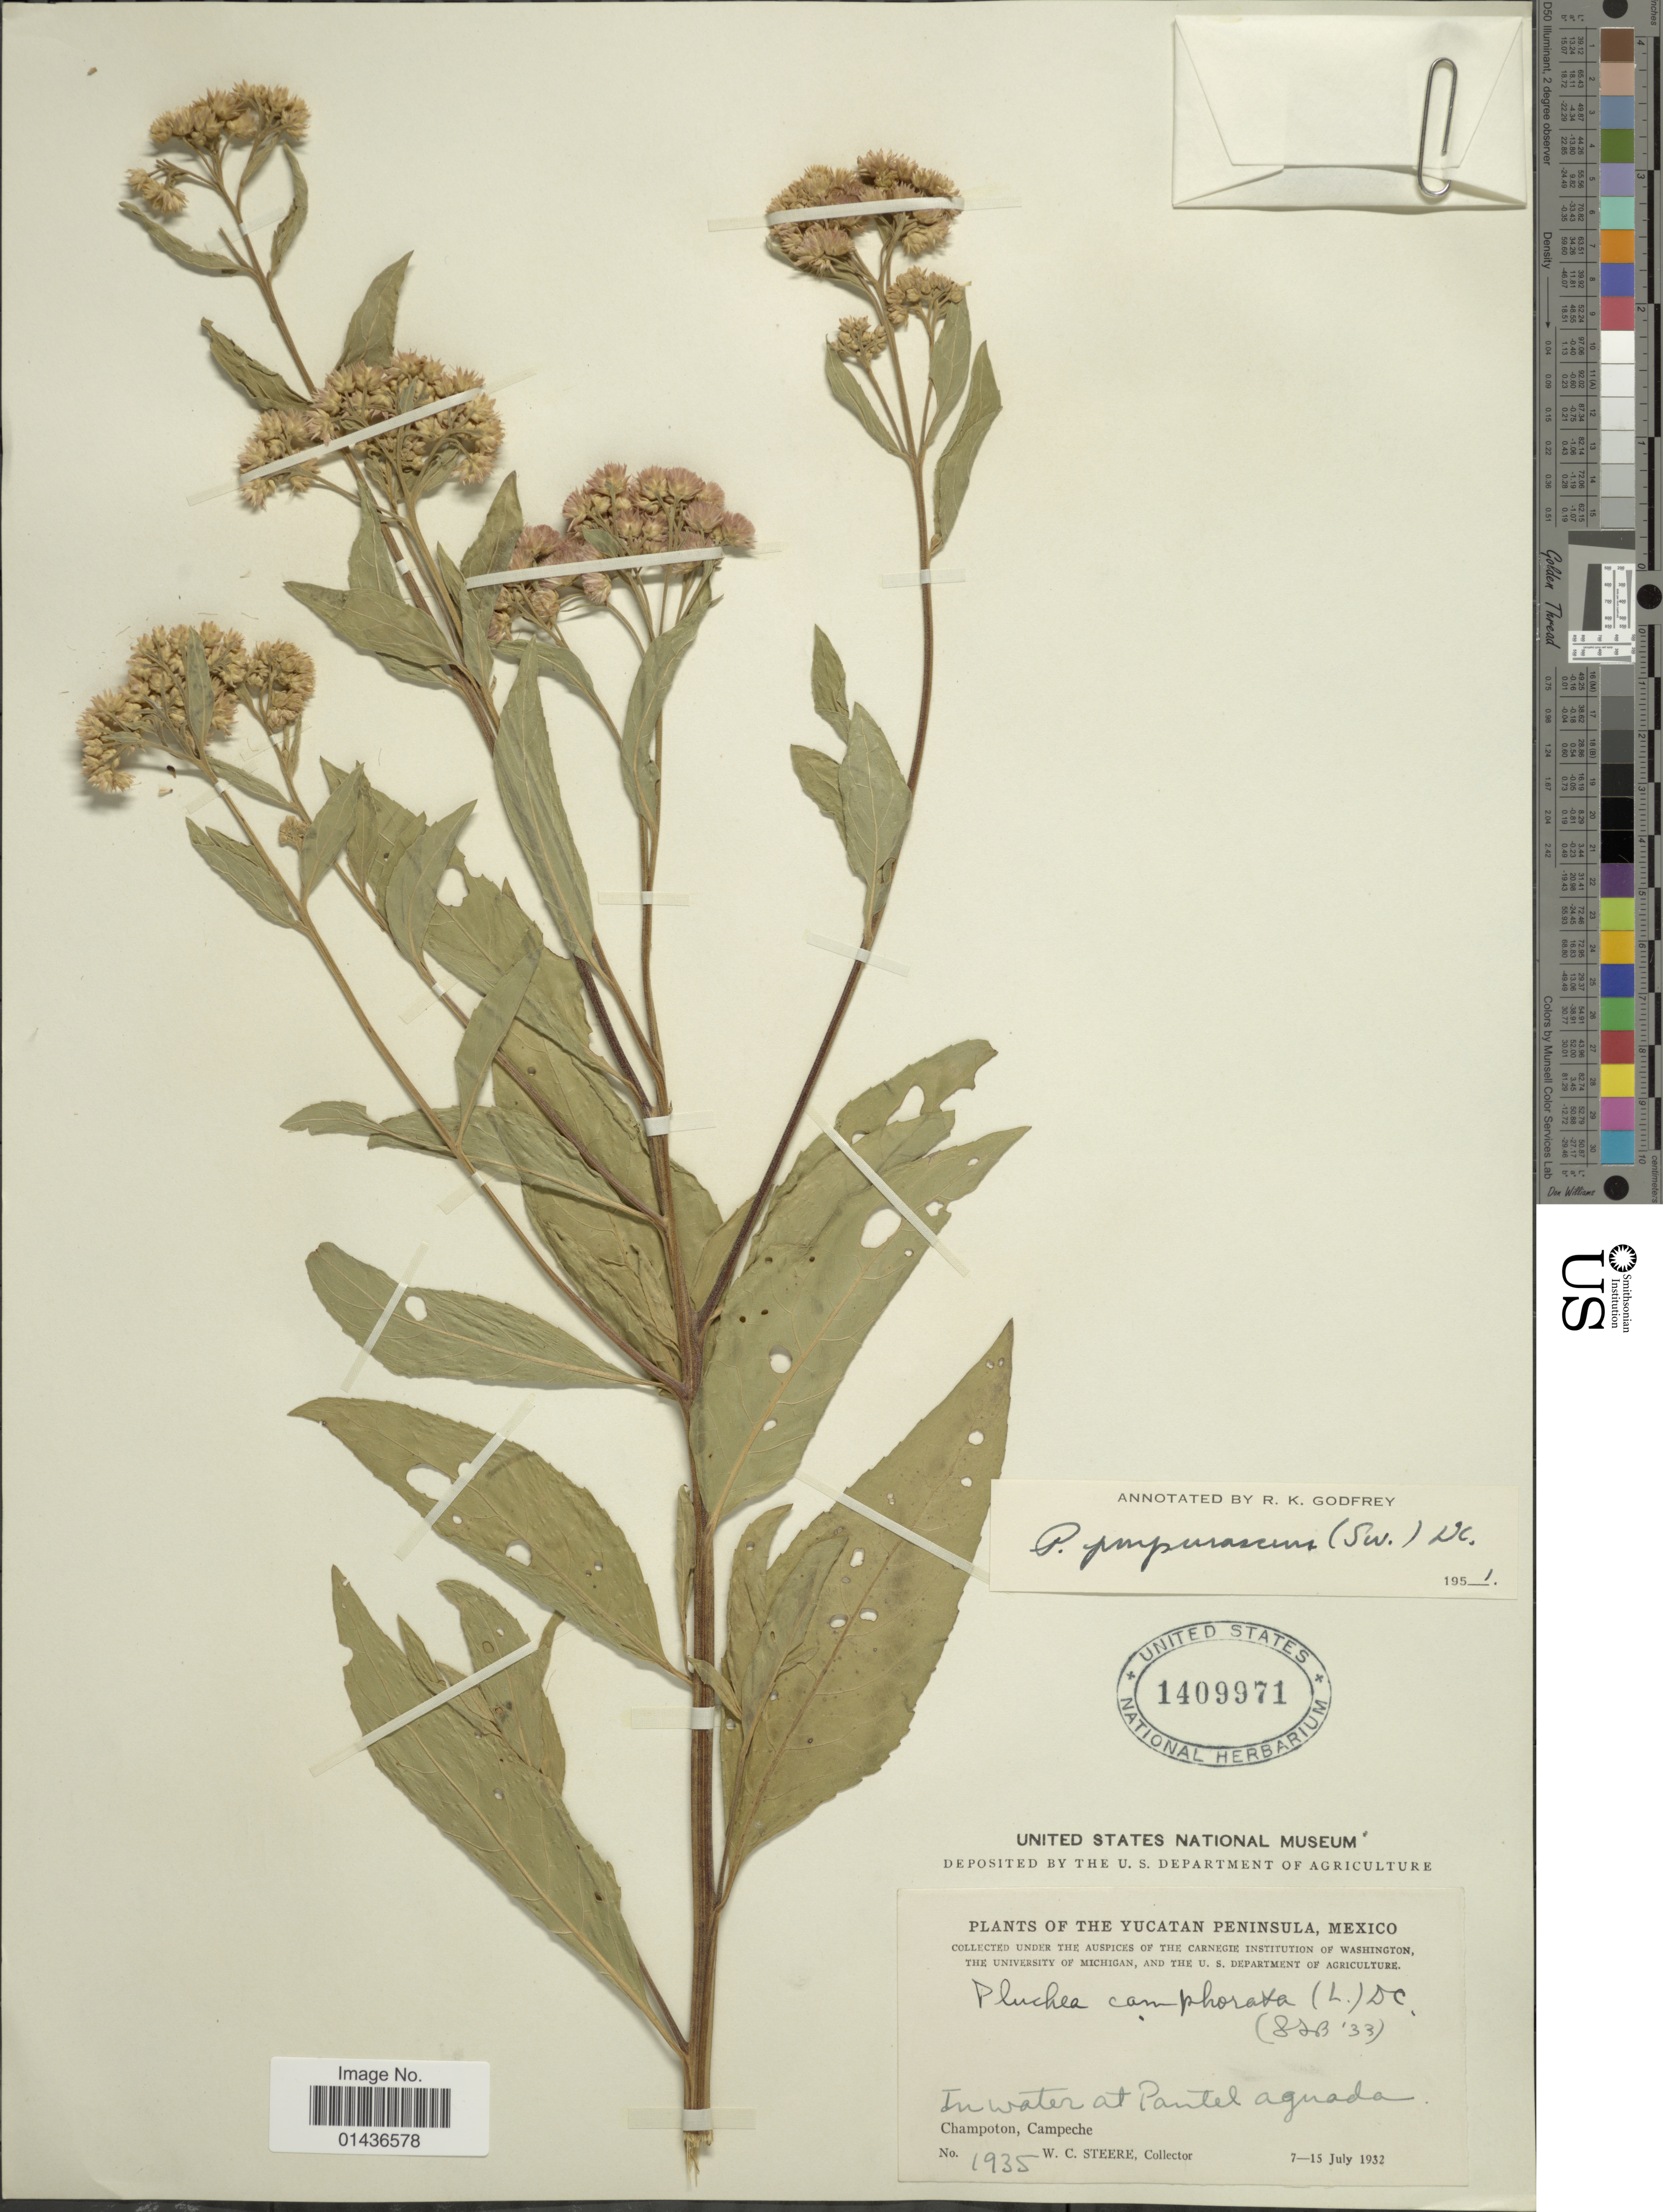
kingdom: Plantae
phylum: Tracheophyta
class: Magnoliopsida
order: Asterales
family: Asteraceae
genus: Pluchea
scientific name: Pluchea odorata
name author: (L.) Cass.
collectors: W. C. Steere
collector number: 1935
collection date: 1932-07-07/1932-07-15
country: Mexico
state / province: Campeche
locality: In water at Pantel Aguada, Champoton, Campeche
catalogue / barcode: US 1409971